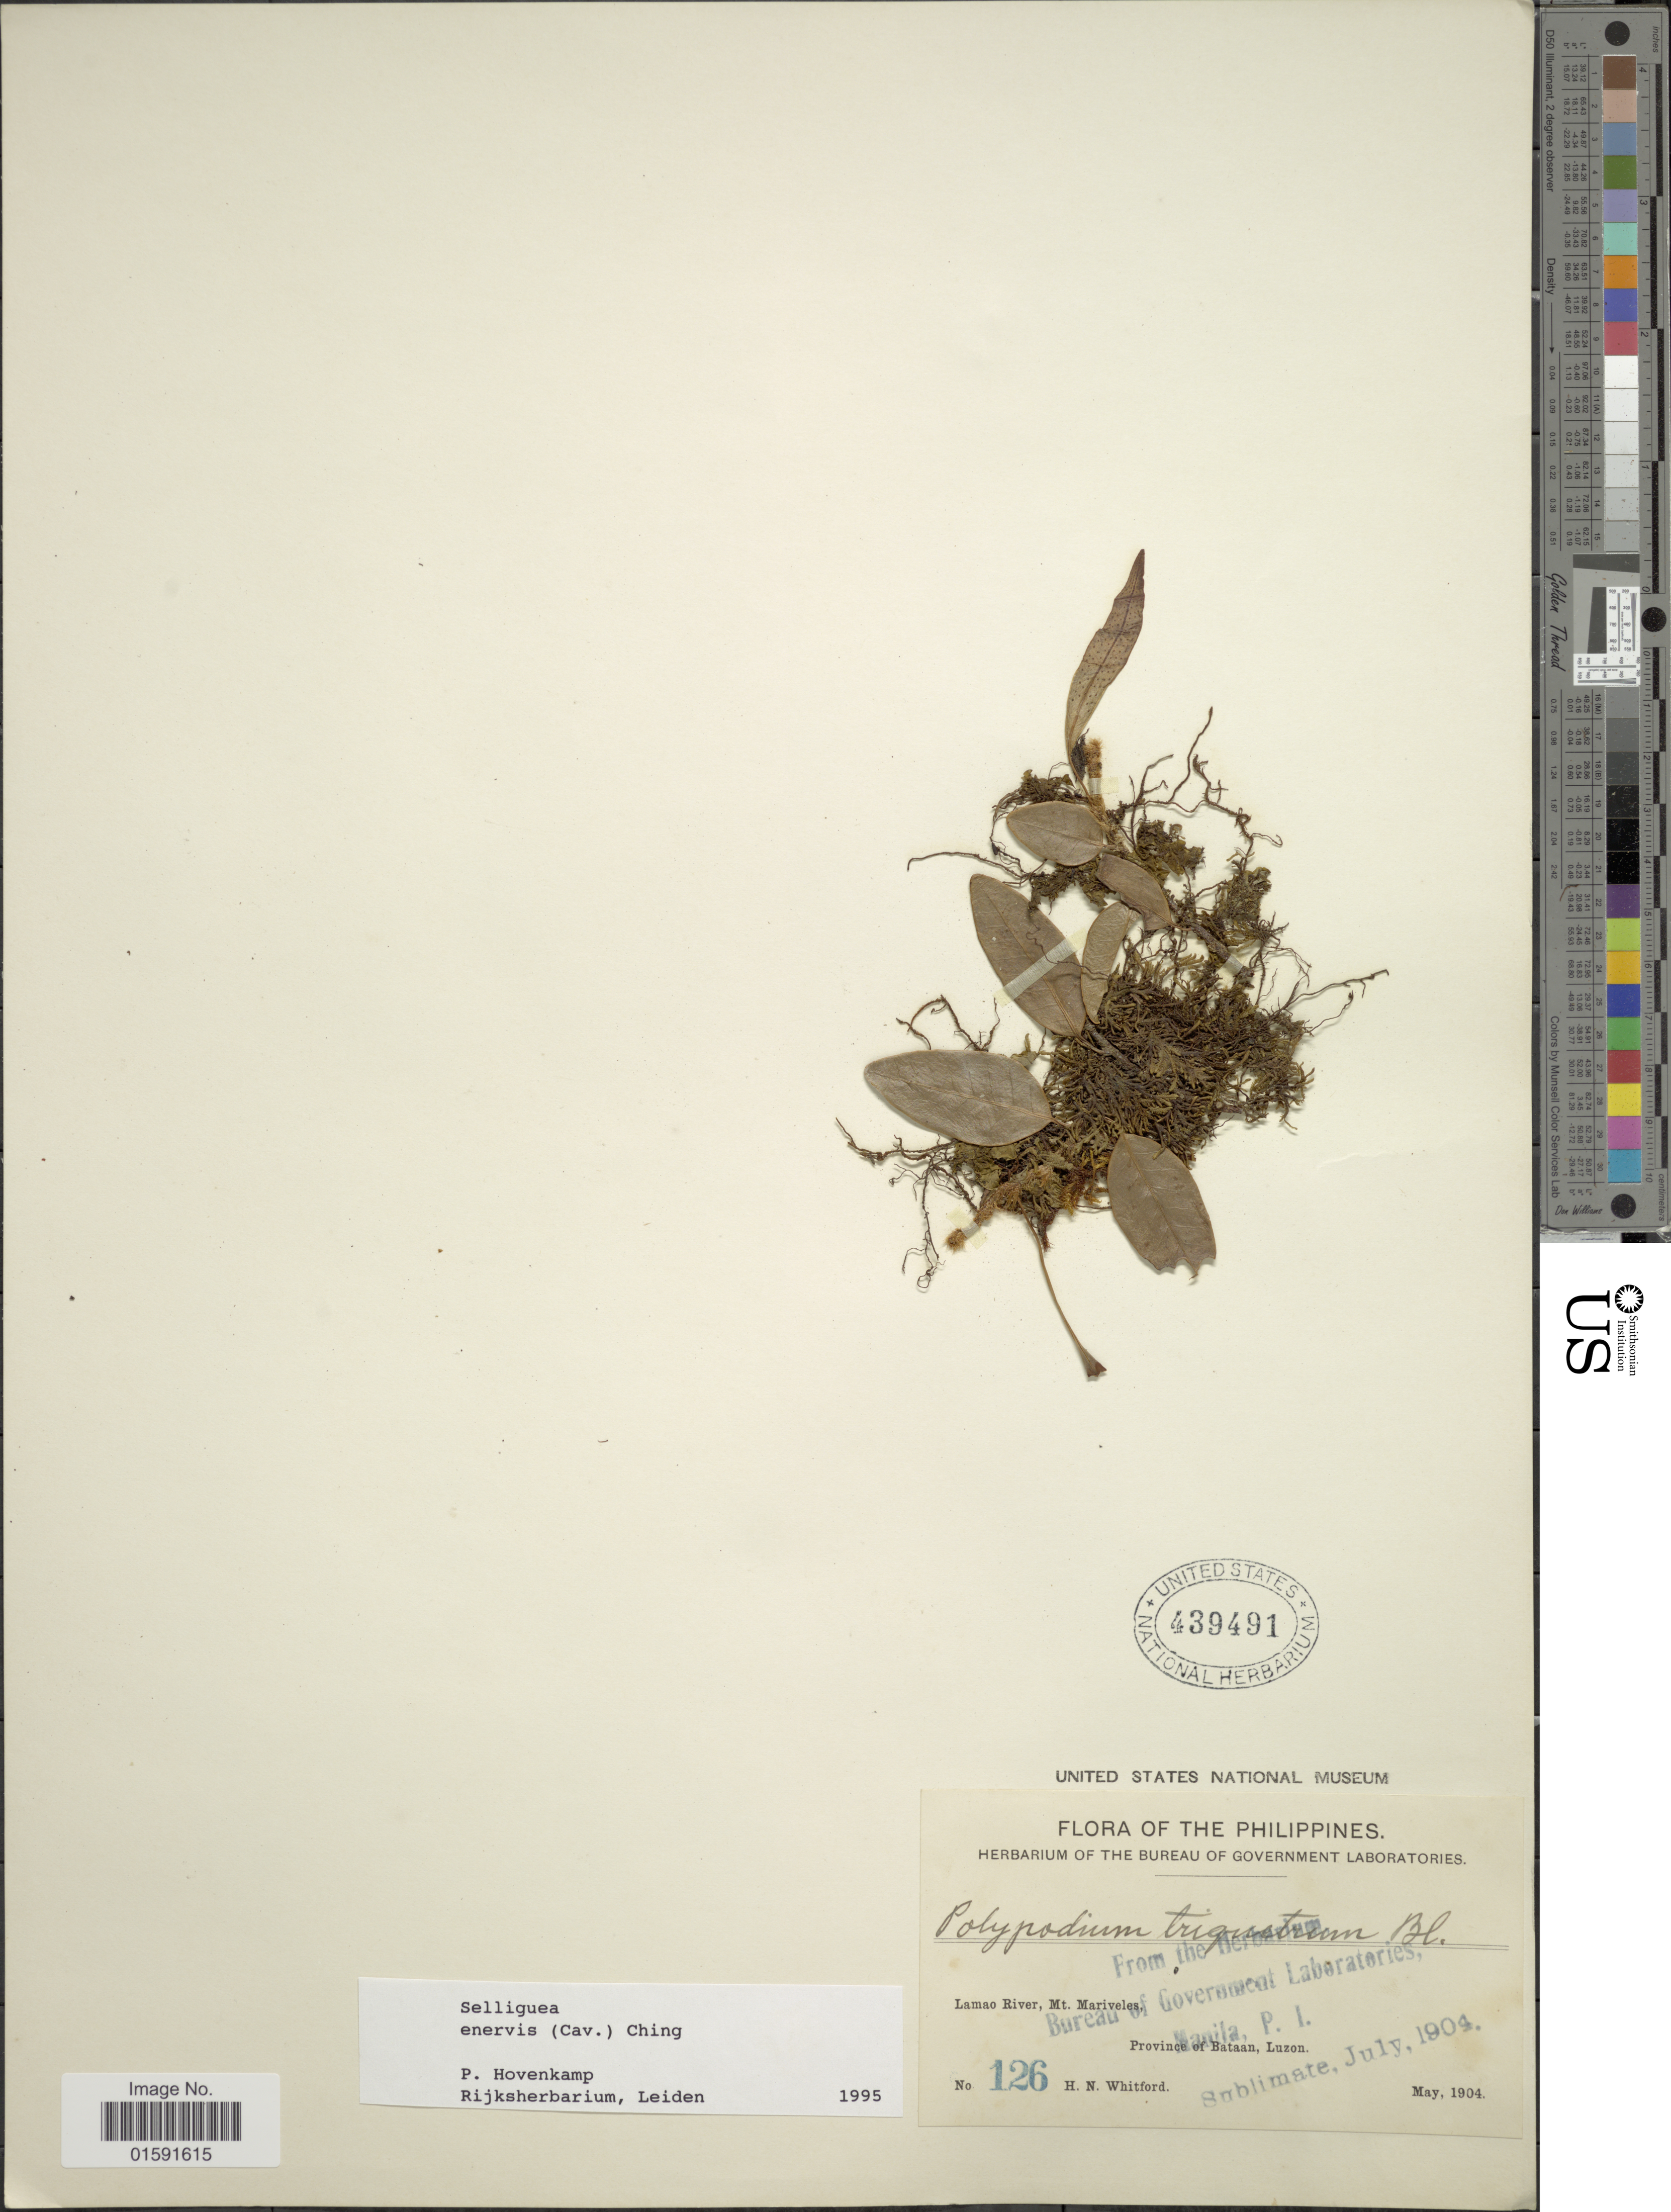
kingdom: Plantae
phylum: Tracheophyta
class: Polypodiopsida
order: Polypodiales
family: Polypodiaceae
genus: Selliguea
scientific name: Selliguea enervis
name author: (Cav.) Ching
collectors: H. N. Whitford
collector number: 126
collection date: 1904-05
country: Philippines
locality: Lamao River, Mt. Mariveles. Province of Bataan, Luzon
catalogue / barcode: US 439491